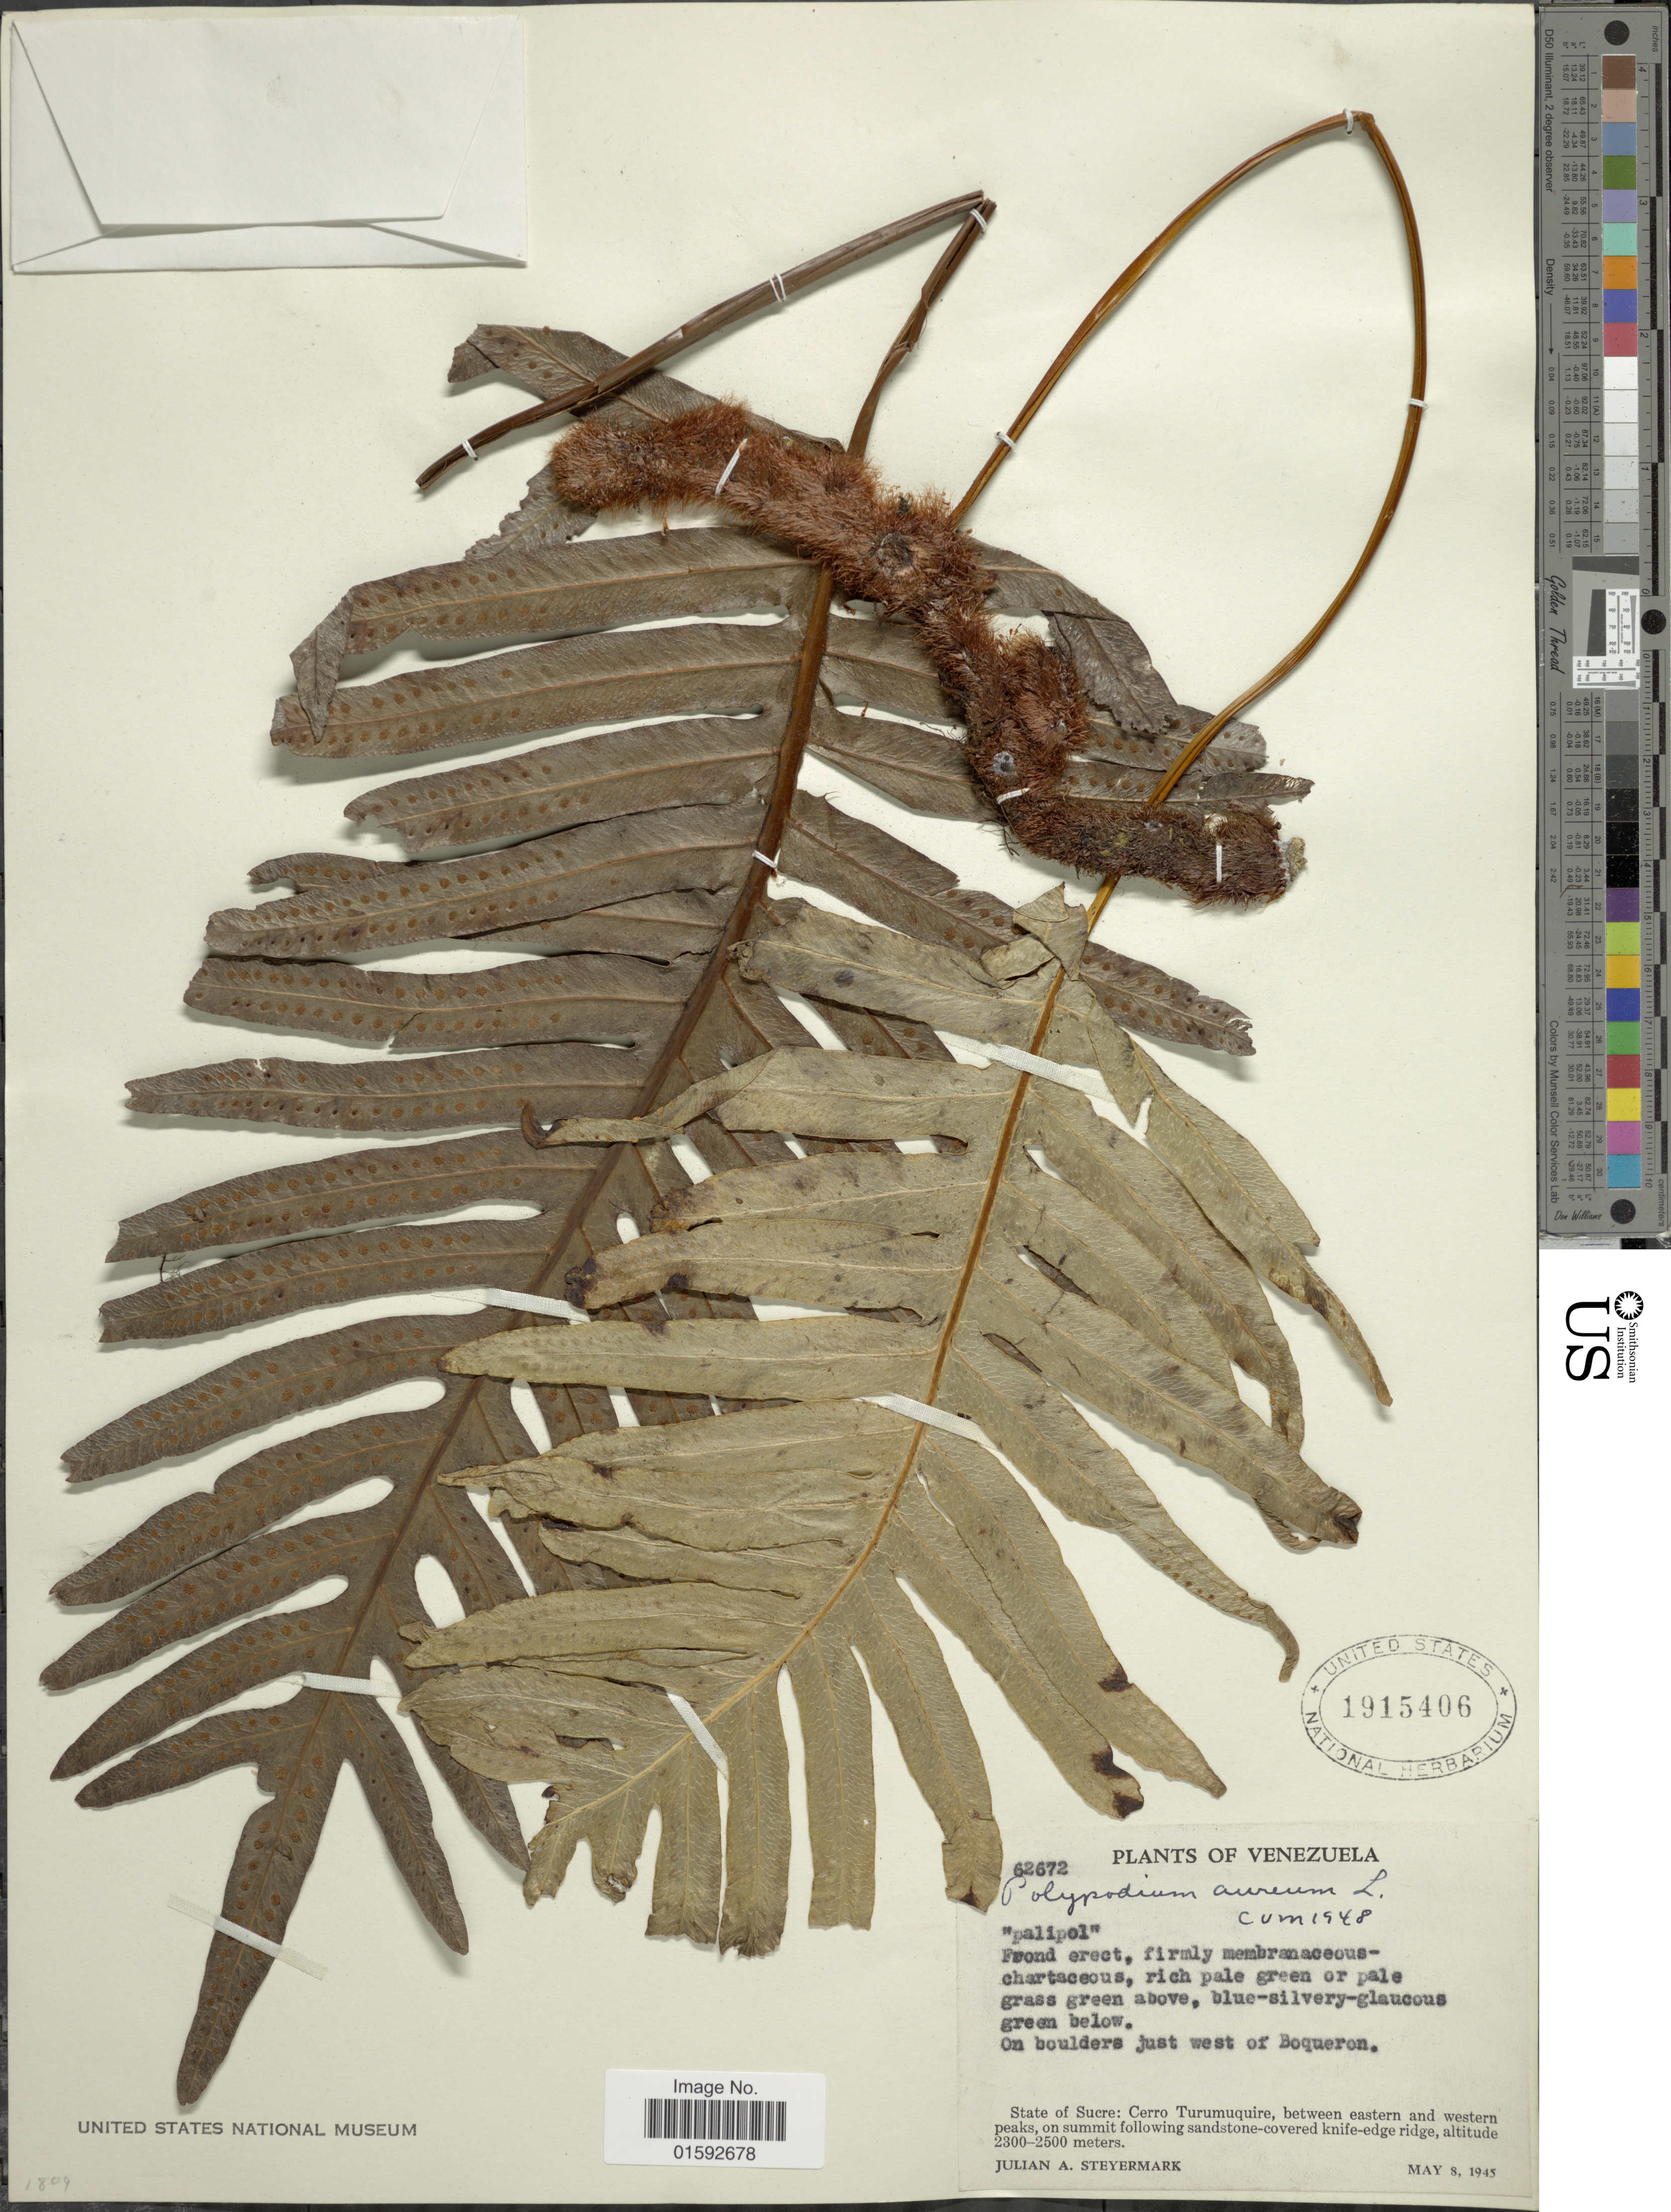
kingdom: Plantae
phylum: Tracheophyta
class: Polypodiopsida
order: Polypodiales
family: Polypodiaceae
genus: Phlebodium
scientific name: Phlebodium pseudoaureum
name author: (Cav.) Lellinger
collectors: J. Steyermark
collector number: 62672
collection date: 1945-05-08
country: Venezuela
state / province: Sucre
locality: On boulders just west of Boqueron, Cerro Turumuquire, between eastern and western peaks, on summit following sandstone-covered knife-edge ridge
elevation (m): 2300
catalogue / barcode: US 1915406